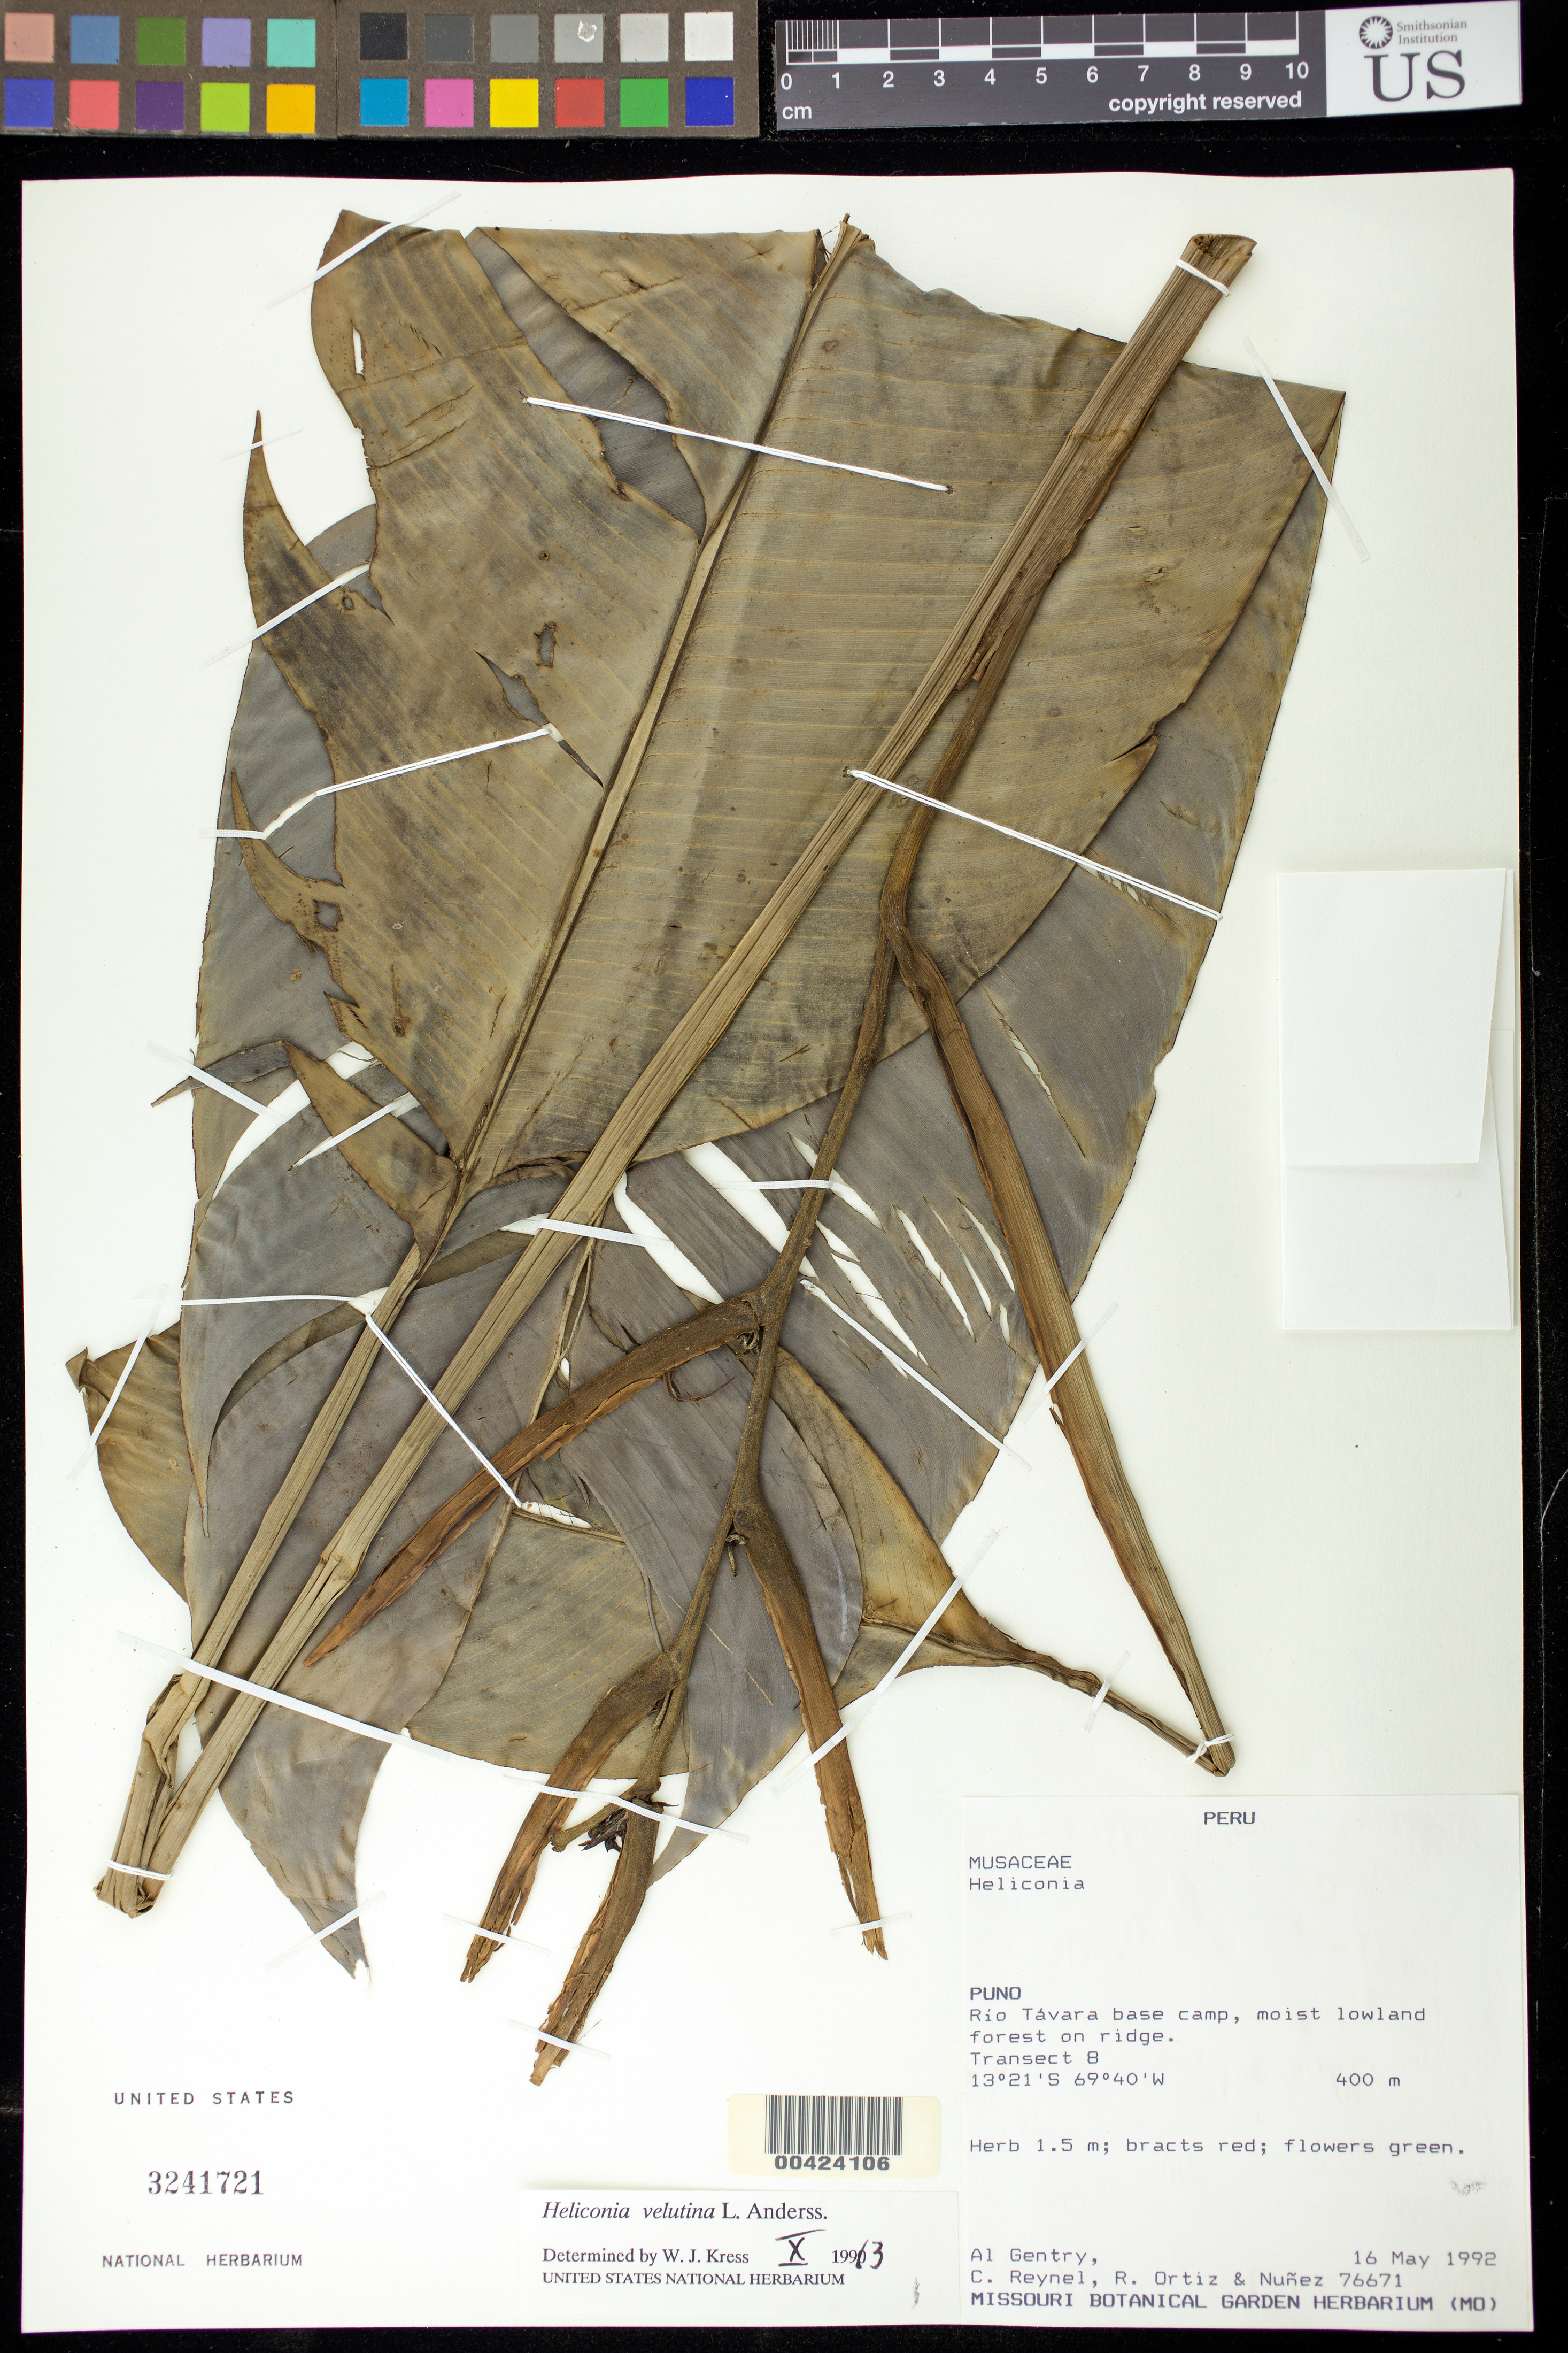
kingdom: Plantae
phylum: Tracheophyta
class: Liliopsida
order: Zingiberales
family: Heliconiaceae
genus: Heliconia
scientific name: Heliconia velutina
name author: L. Andersson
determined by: Kress, W. J., (US), Smithsonian Institution - National Museum of Natural History (UNITED STATES)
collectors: A. H. Gentry, C. Reynel, R. del C. Ortiz & Nunez, --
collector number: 76671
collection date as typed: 16 May 1992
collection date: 1992-05-16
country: Peru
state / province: Puno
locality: Rio tavara base camp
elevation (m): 400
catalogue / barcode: US 3241721